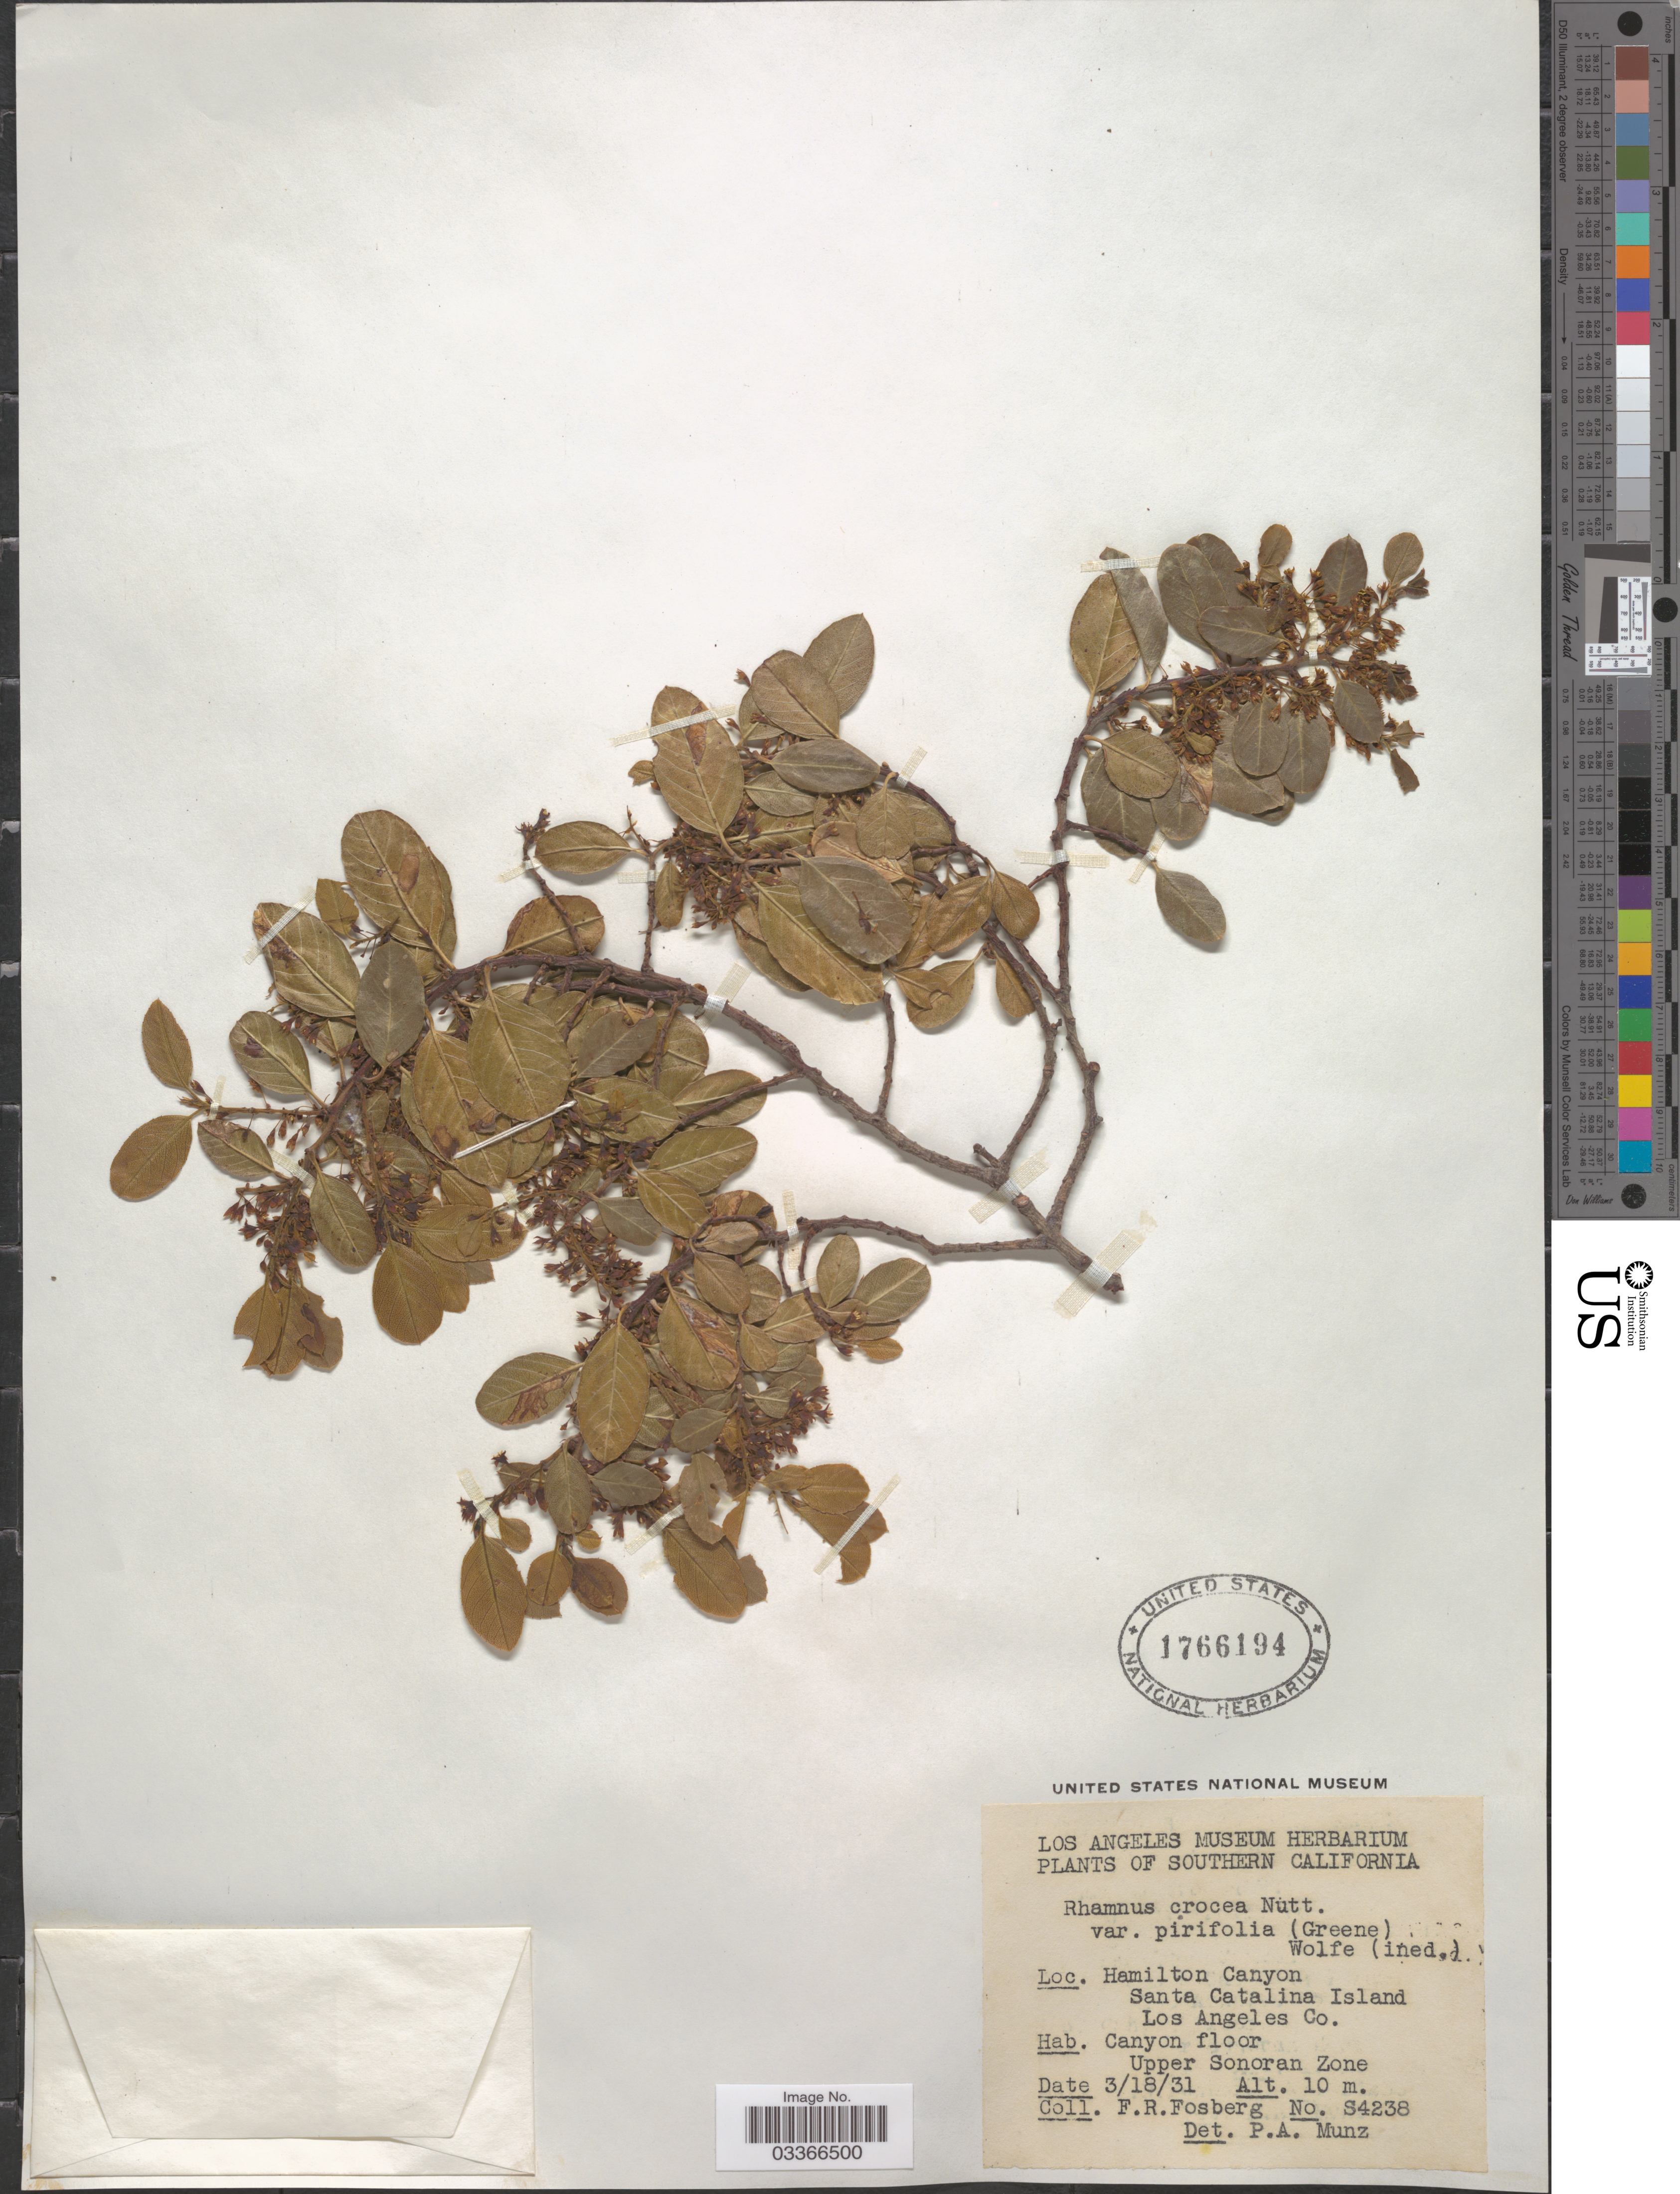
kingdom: Plantae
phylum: Tracheophyta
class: Magnoliopsida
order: Rosales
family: Rhamnaceae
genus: Rhamnus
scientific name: Rhamnus crocea var. pirifolia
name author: (Greene) Little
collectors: F. R. Fosberg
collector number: S4238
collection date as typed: Transcribed d/m/y: 18/3/31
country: United States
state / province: California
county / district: Los Angeles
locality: Southern California. Hamilton Canyon. Santa Catalina Island. Los Angeles Co. Canyon floor. Upper Sonoran Zone.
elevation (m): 10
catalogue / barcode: US 1766194